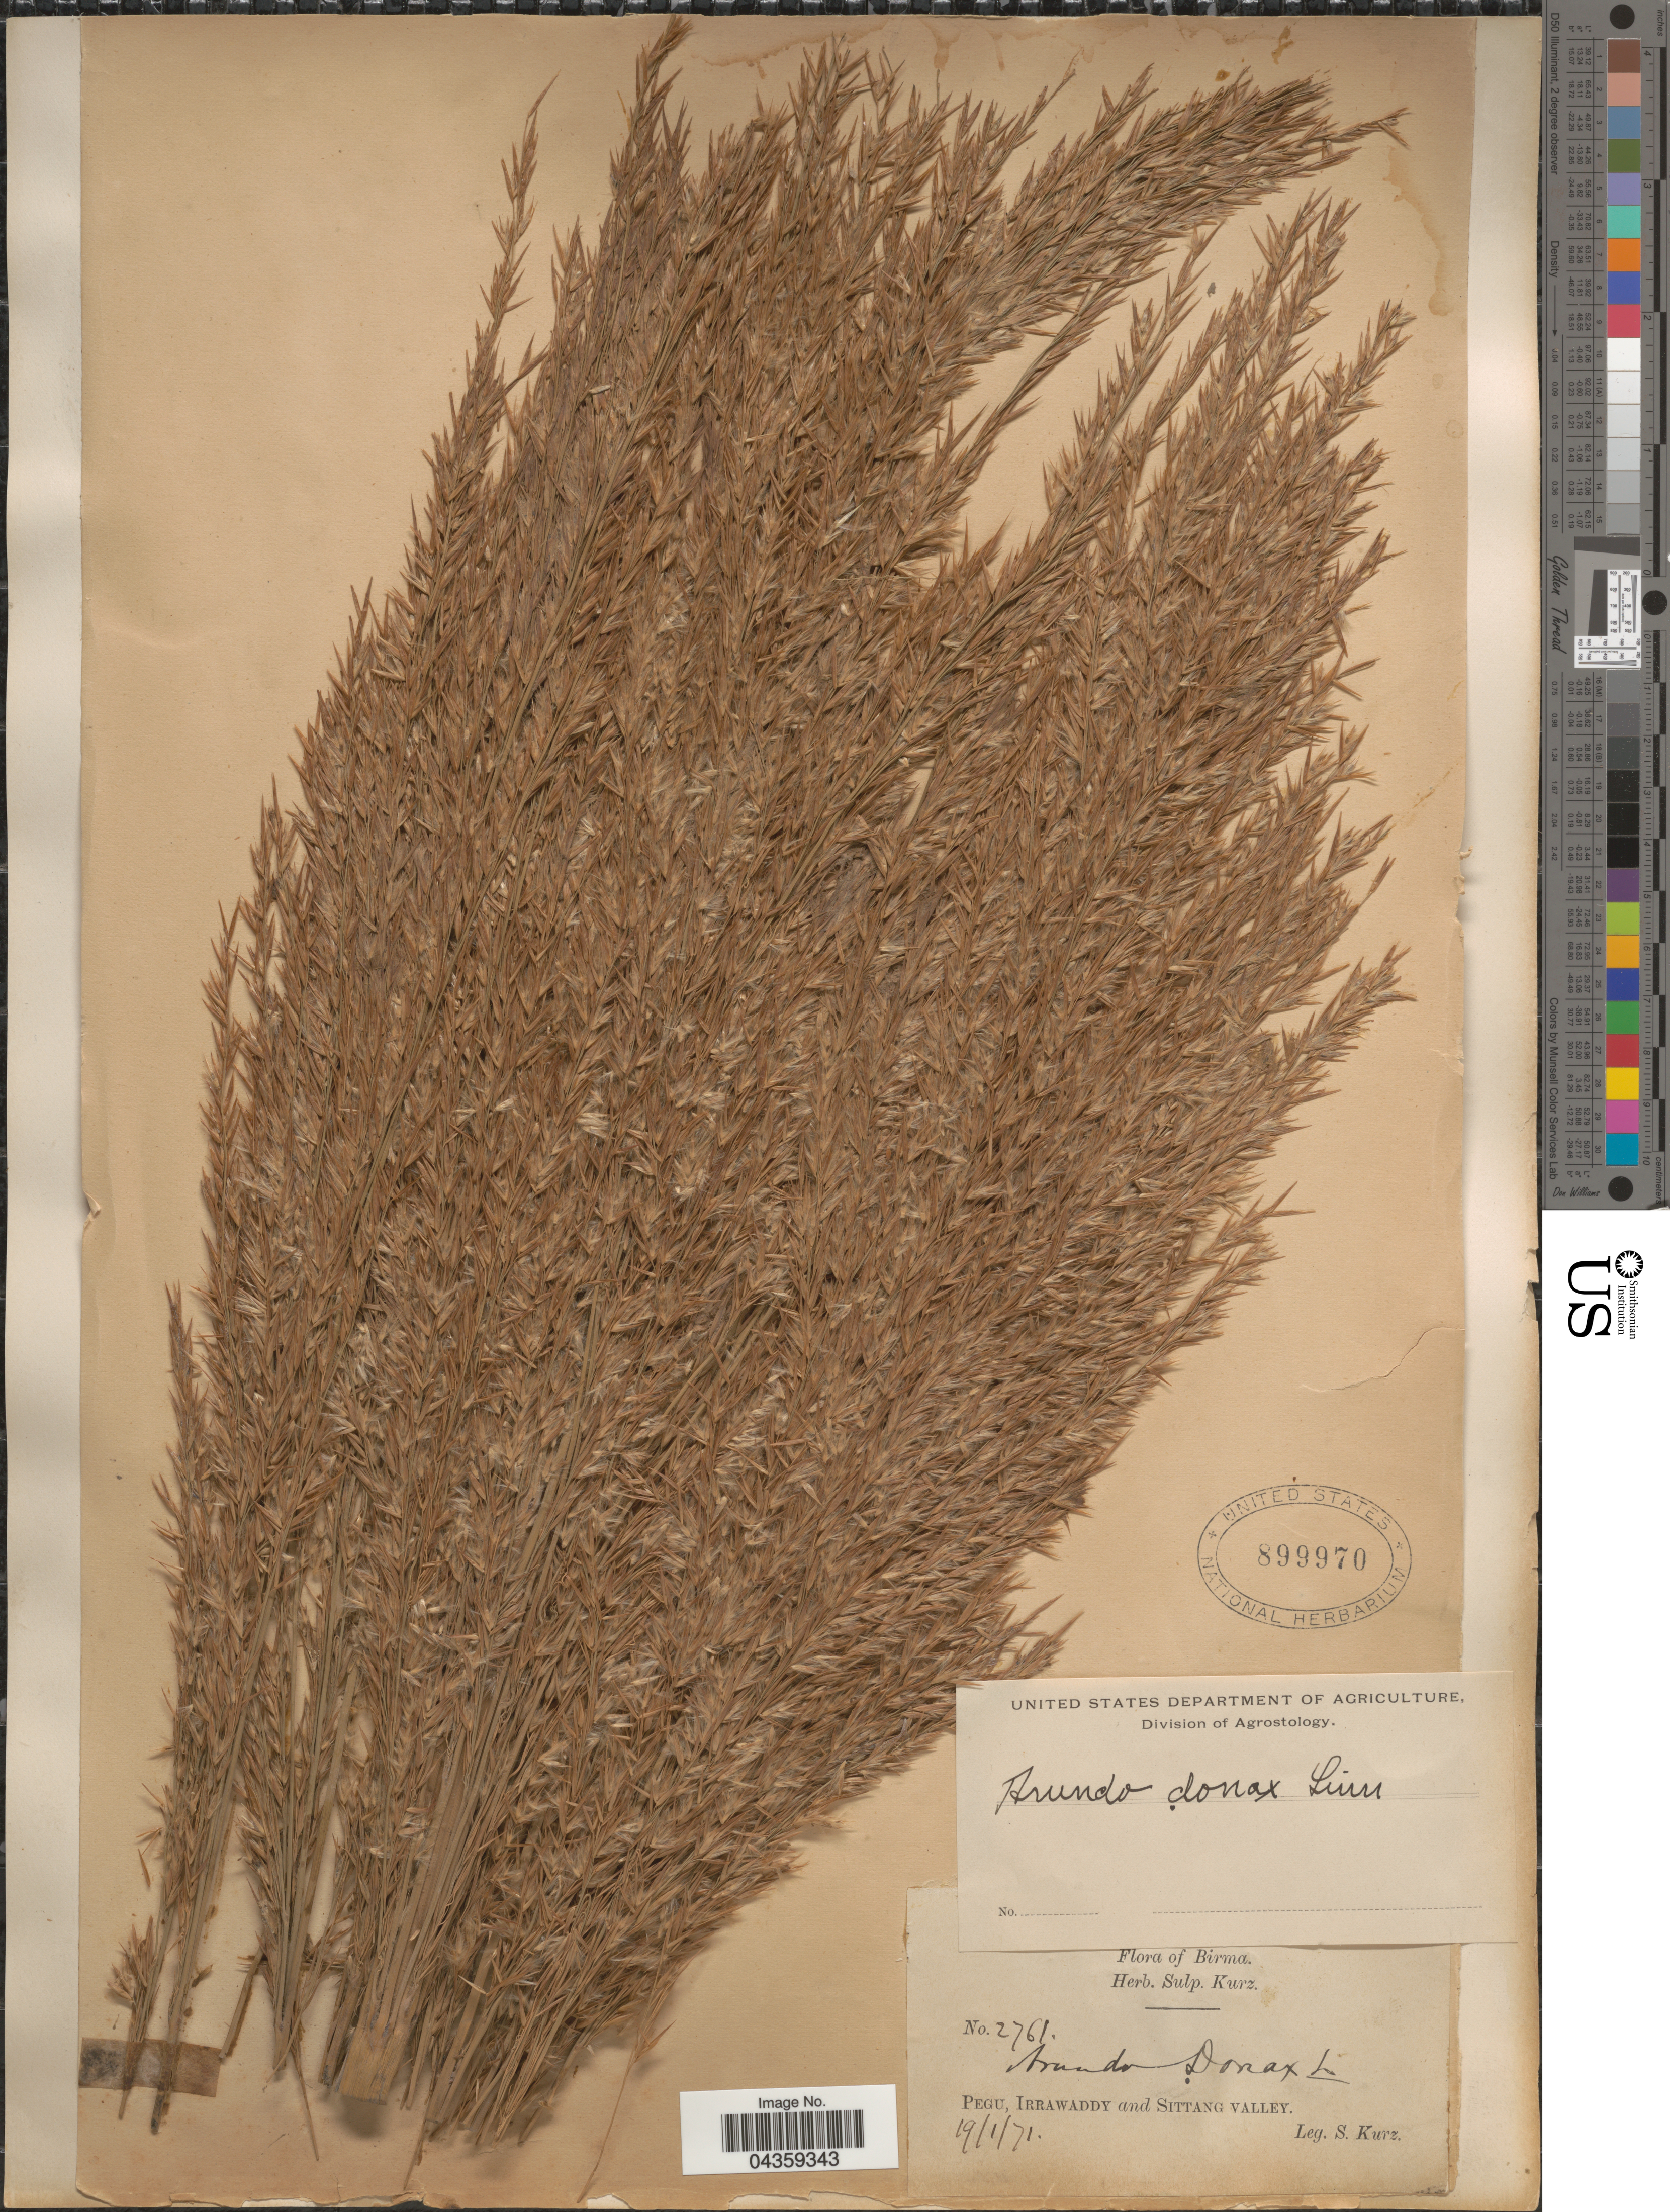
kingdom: Plantae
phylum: Tracheophyta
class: Liliopsida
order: Poales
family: Poaceae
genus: Arundo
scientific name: Arundo donax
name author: L.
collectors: S. Kurz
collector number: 2761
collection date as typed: Transcribed d/m/y: 19/1/71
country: Myanmar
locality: Birma. Pegu, Irrawaddy and Sittang Valley.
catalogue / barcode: US 899970